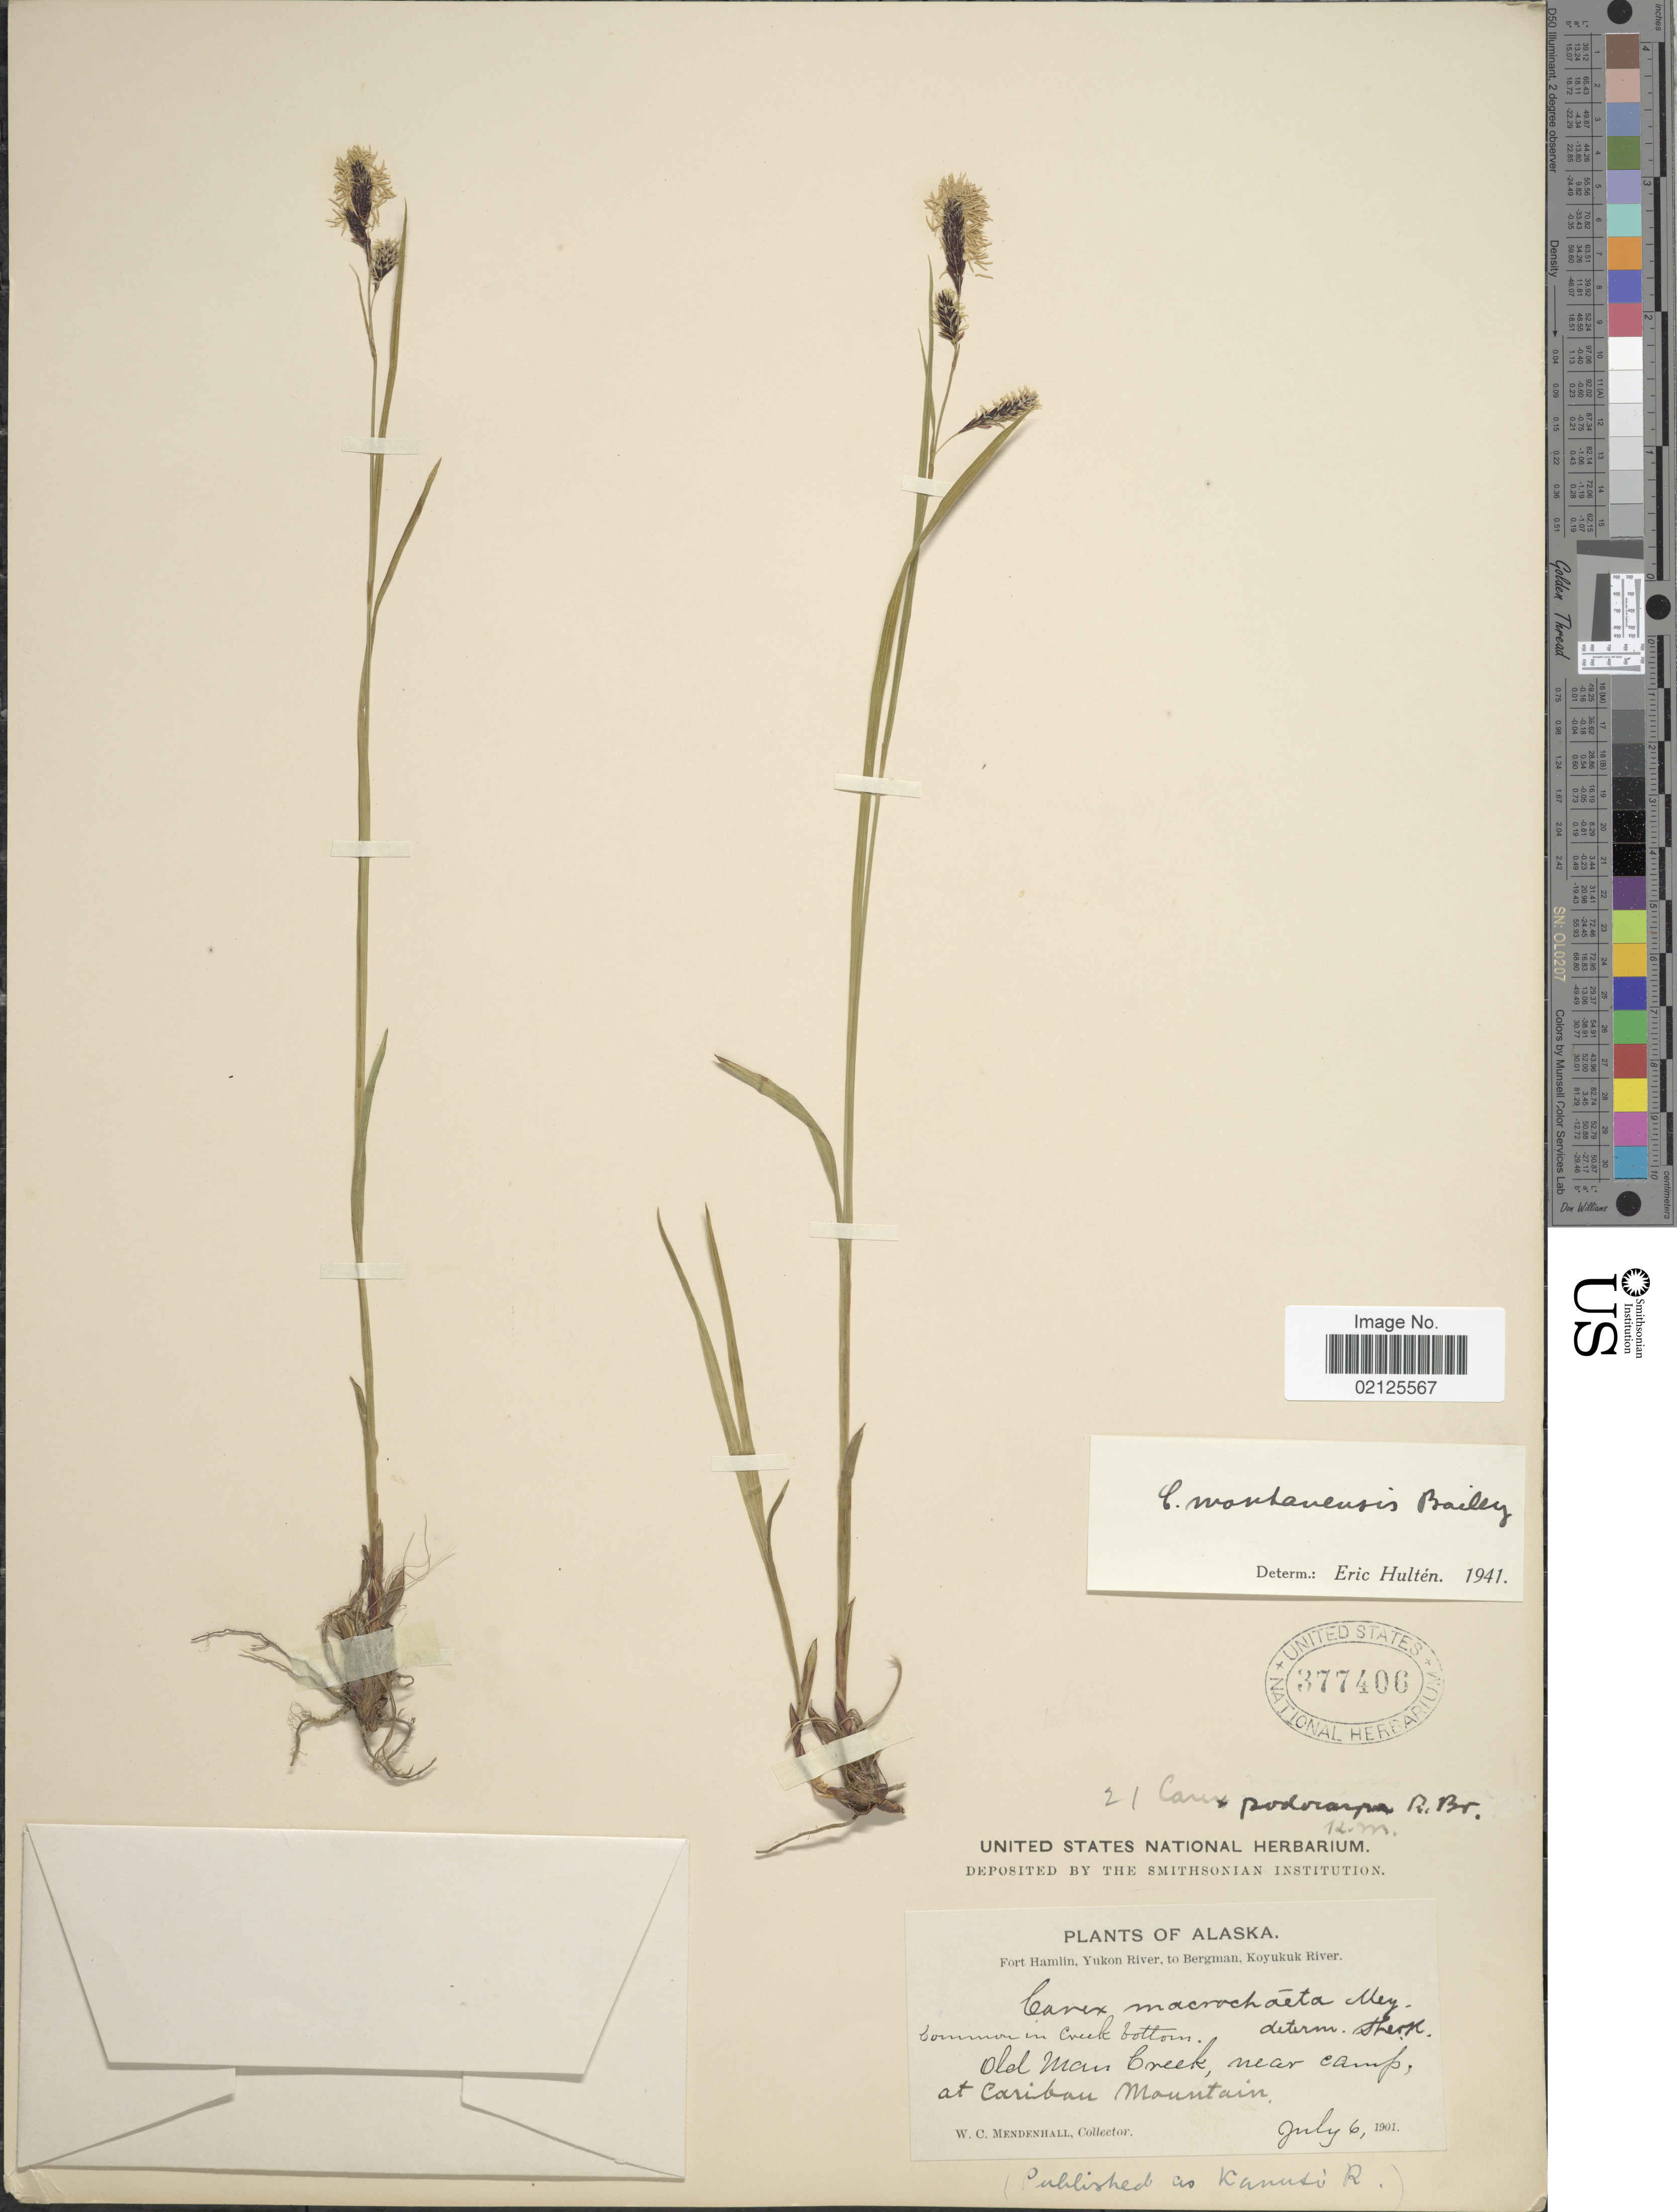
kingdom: Plantae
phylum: Tracheophyta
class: Liliopsida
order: Poales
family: Cyperaceae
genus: Carex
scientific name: Carex podocarpa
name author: R. Br.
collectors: W. Mendenhall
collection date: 1901-07-06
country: United States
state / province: Alaska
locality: Fort Hamlin, Yukon River, to Bergman, Koyukuk River, Common in Creek bottom, Old Man Creek, near Camp, at Caribou Mountain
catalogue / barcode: US 377406